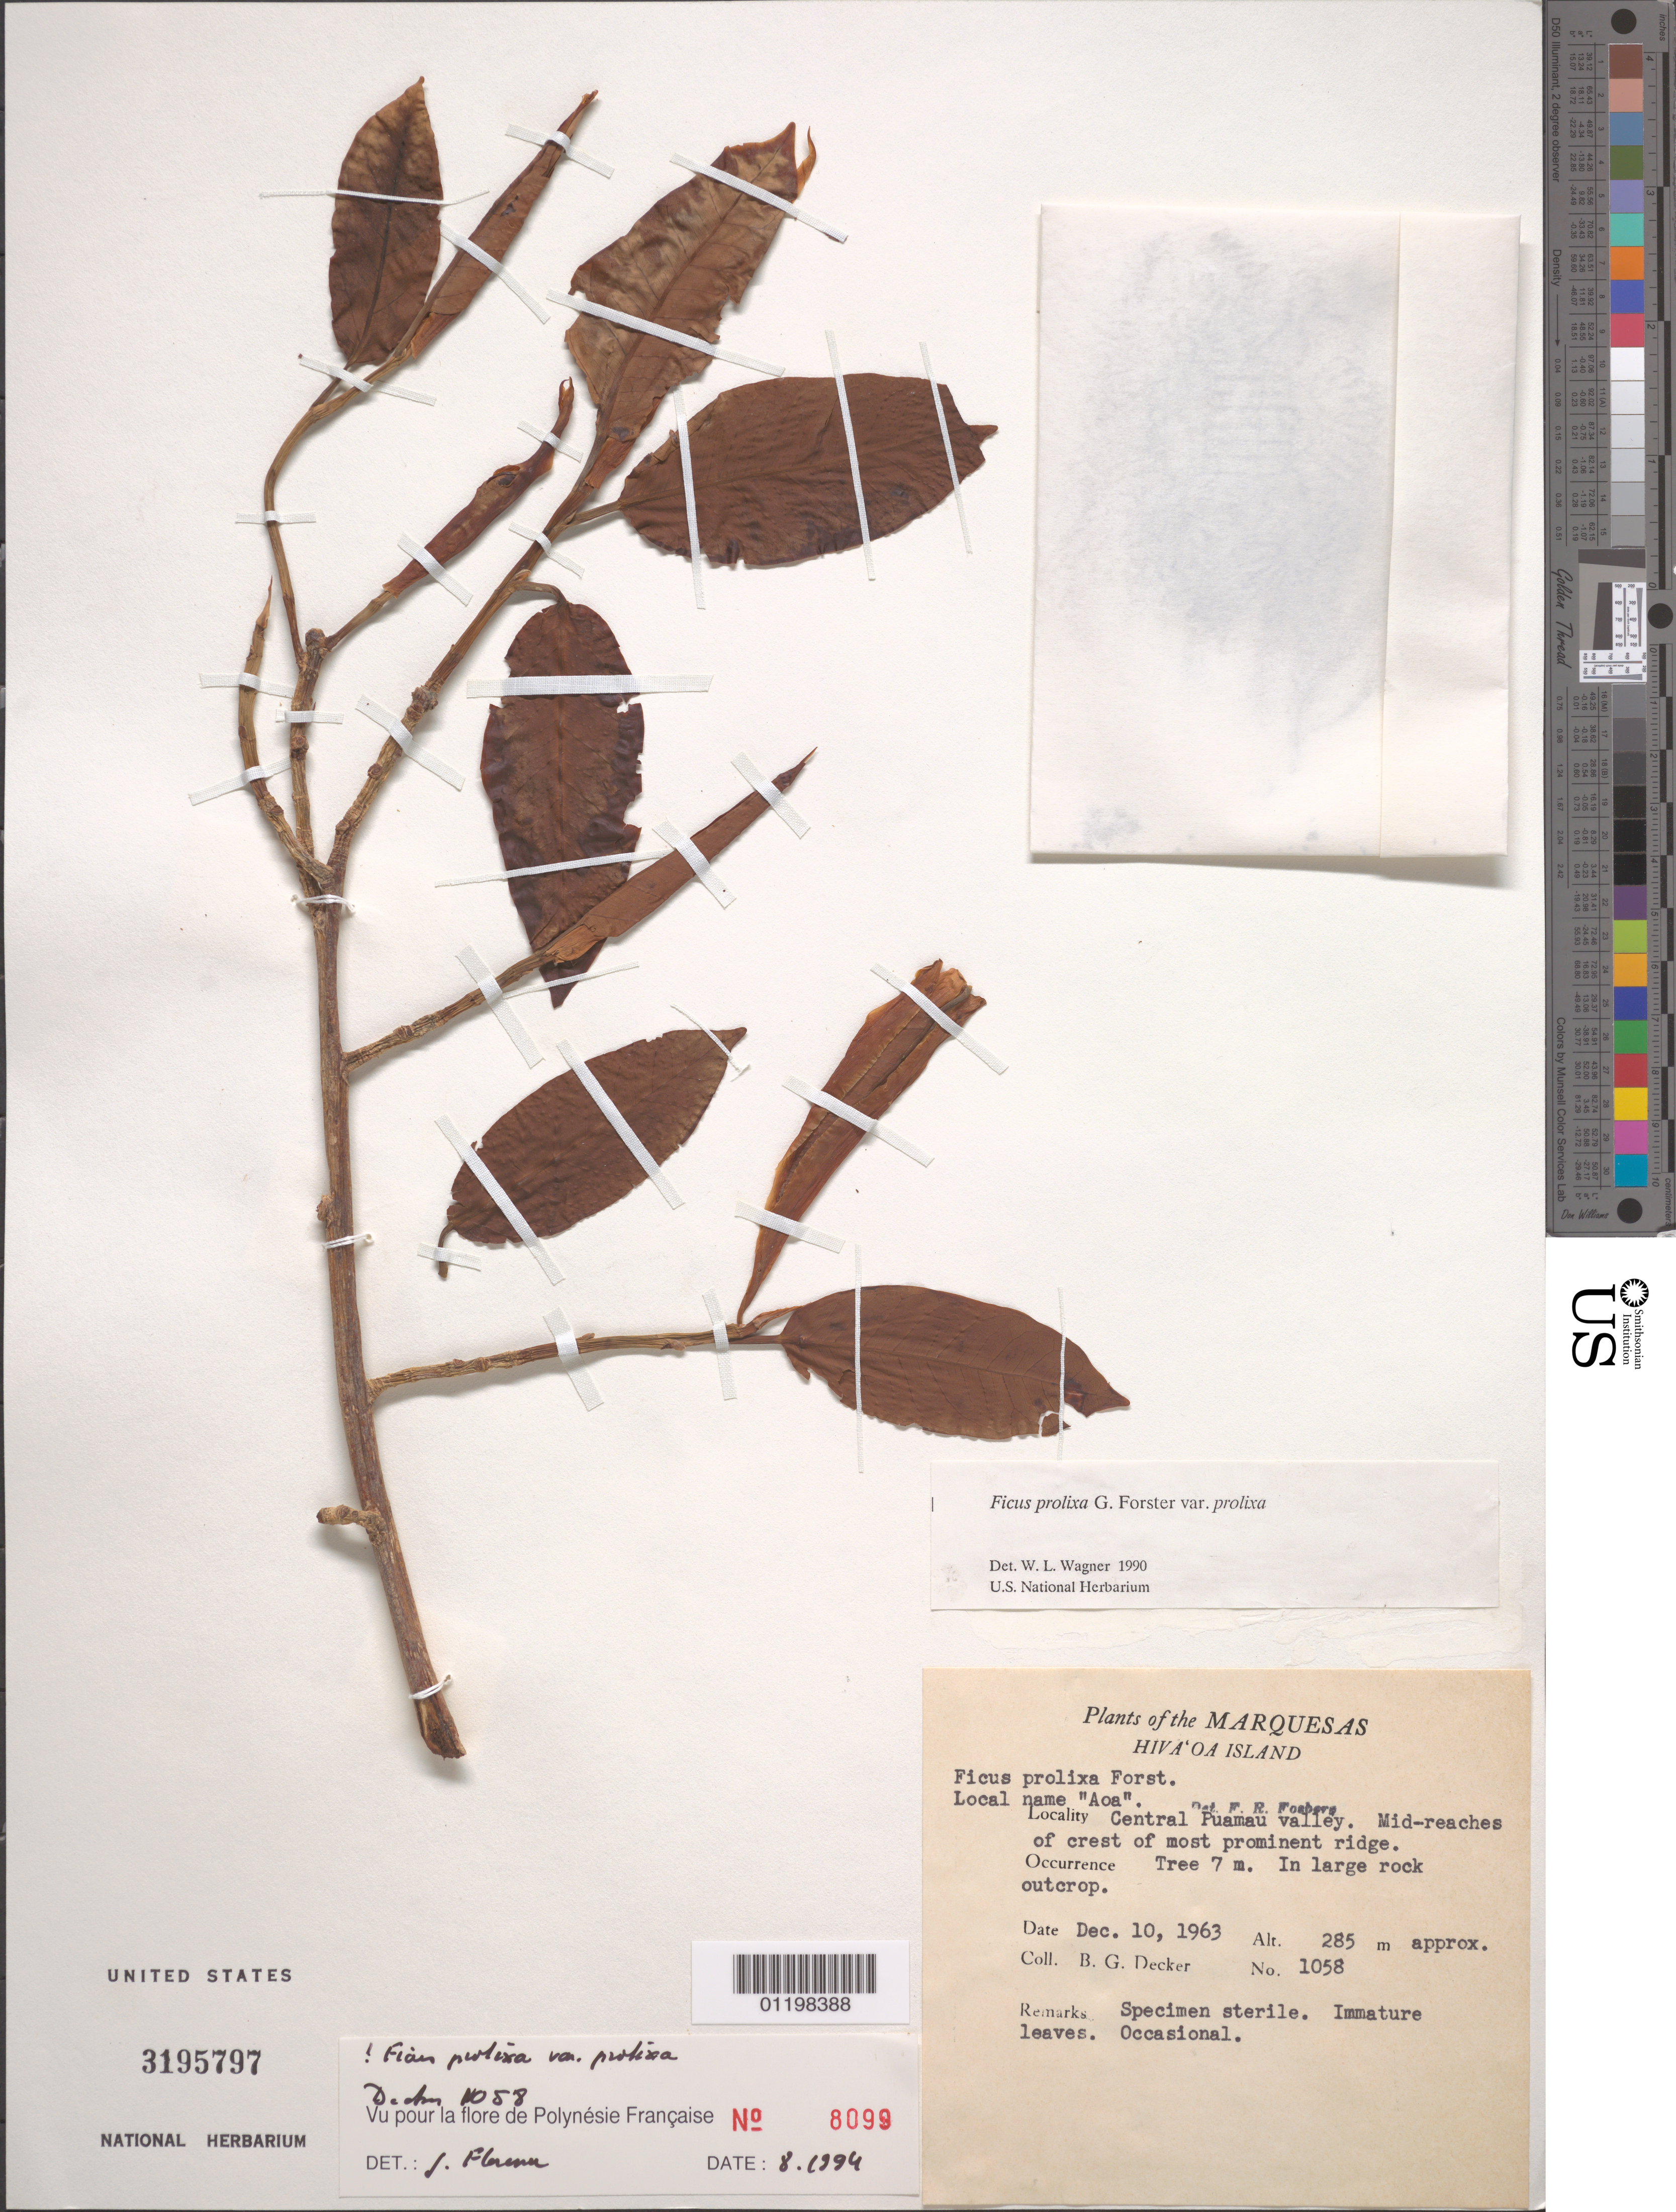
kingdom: Plantae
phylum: Tracheophyta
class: Magnoliopsida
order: Rosales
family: Moraceae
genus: Ficus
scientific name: Ficus prolixa var. prolixa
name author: G. Forst.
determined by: Wagner, W. L., (BOT), Smithsonian Institution - National Museum of Natural History (UNITED STATES)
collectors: B. G. Decker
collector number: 1058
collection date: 1963-12-10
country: French Polynesia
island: Hiva Oa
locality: central Puamau Valley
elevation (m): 280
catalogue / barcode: US 3195797